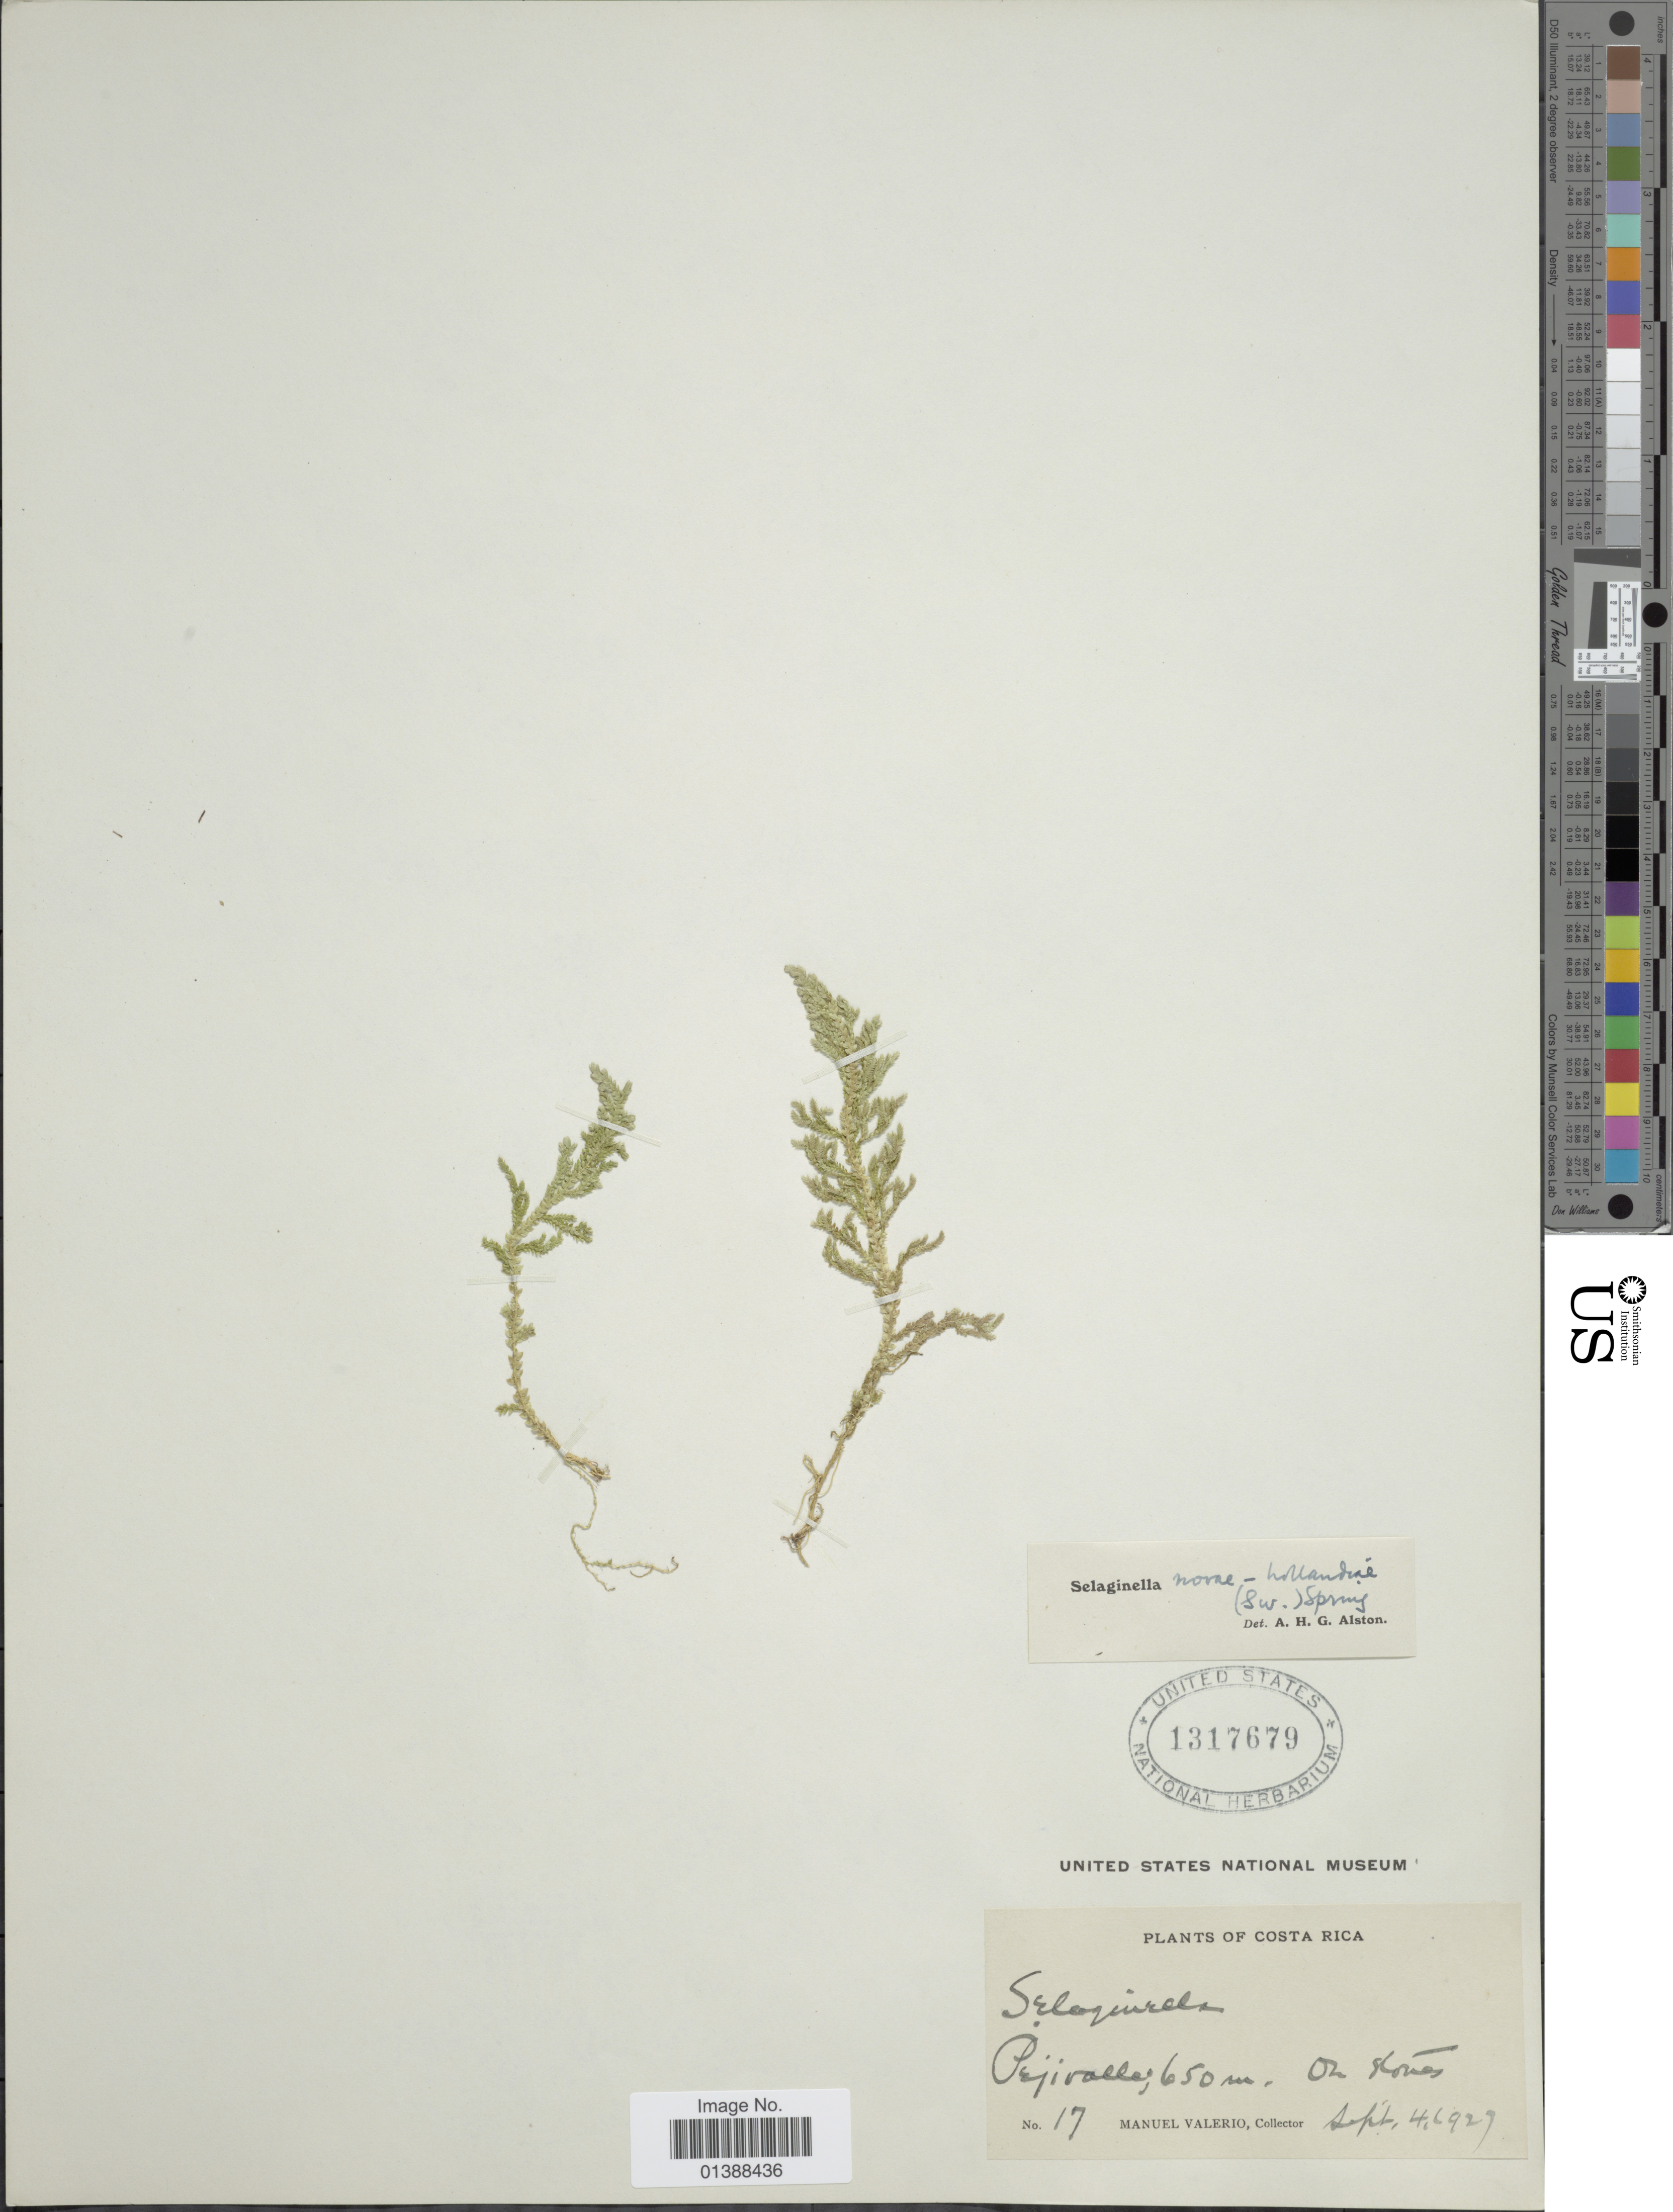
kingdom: Plantae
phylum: Tracheophyta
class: Lycopodiopsida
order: Selaginellales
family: Selaginellaceae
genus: Selaginella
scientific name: Selaginella mikeneei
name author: Valdespino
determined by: Valdespino, I. A., (PMA), Universidad de Panama (PANAMA)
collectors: M. Valerio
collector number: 17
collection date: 1929-09-04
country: Costa Rica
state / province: Cartago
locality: Pejivalle [Pejibaye]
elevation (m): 650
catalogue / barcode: US 1317679